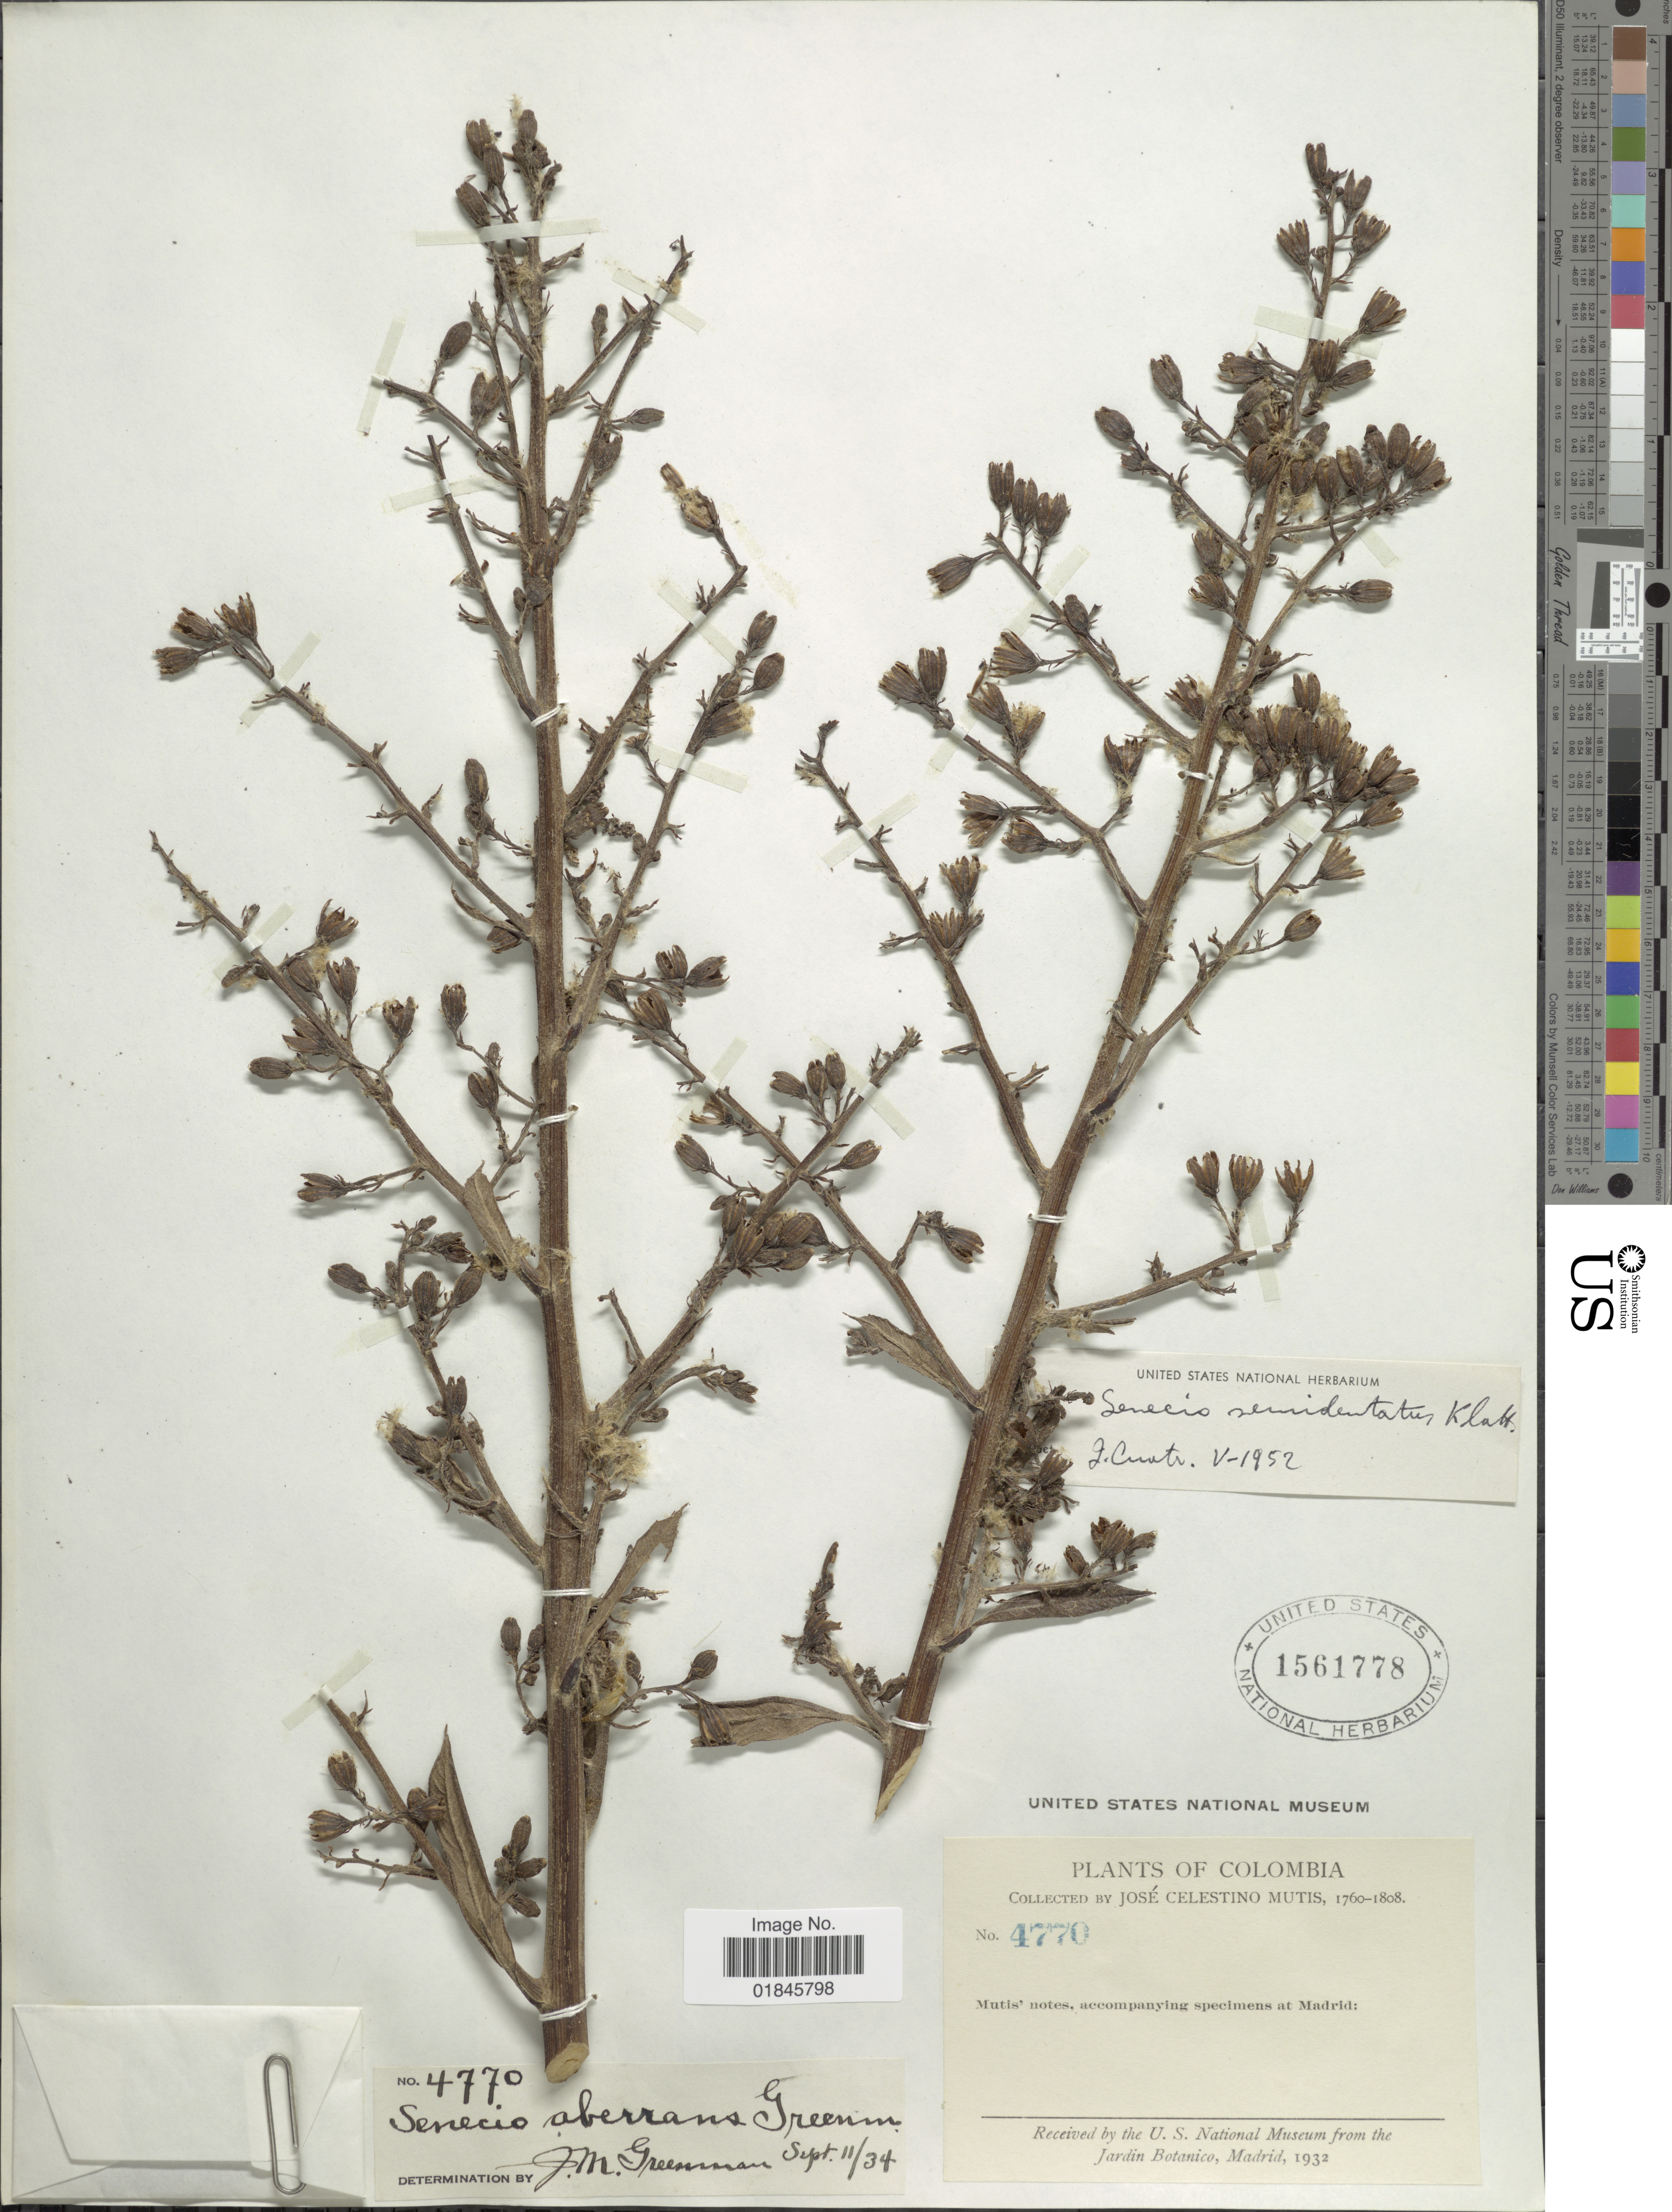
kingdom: Plantae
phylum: Tracheophyta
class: Magnoliopsida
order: Asterales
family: Asteraceae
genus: Pentacalia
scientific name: Pentacalia reflexa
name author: (Kunth) Cuatrec.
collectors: J. C. B. Mutis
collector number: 4770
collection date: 1760/1808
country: Colombia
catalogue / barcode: US 1561778